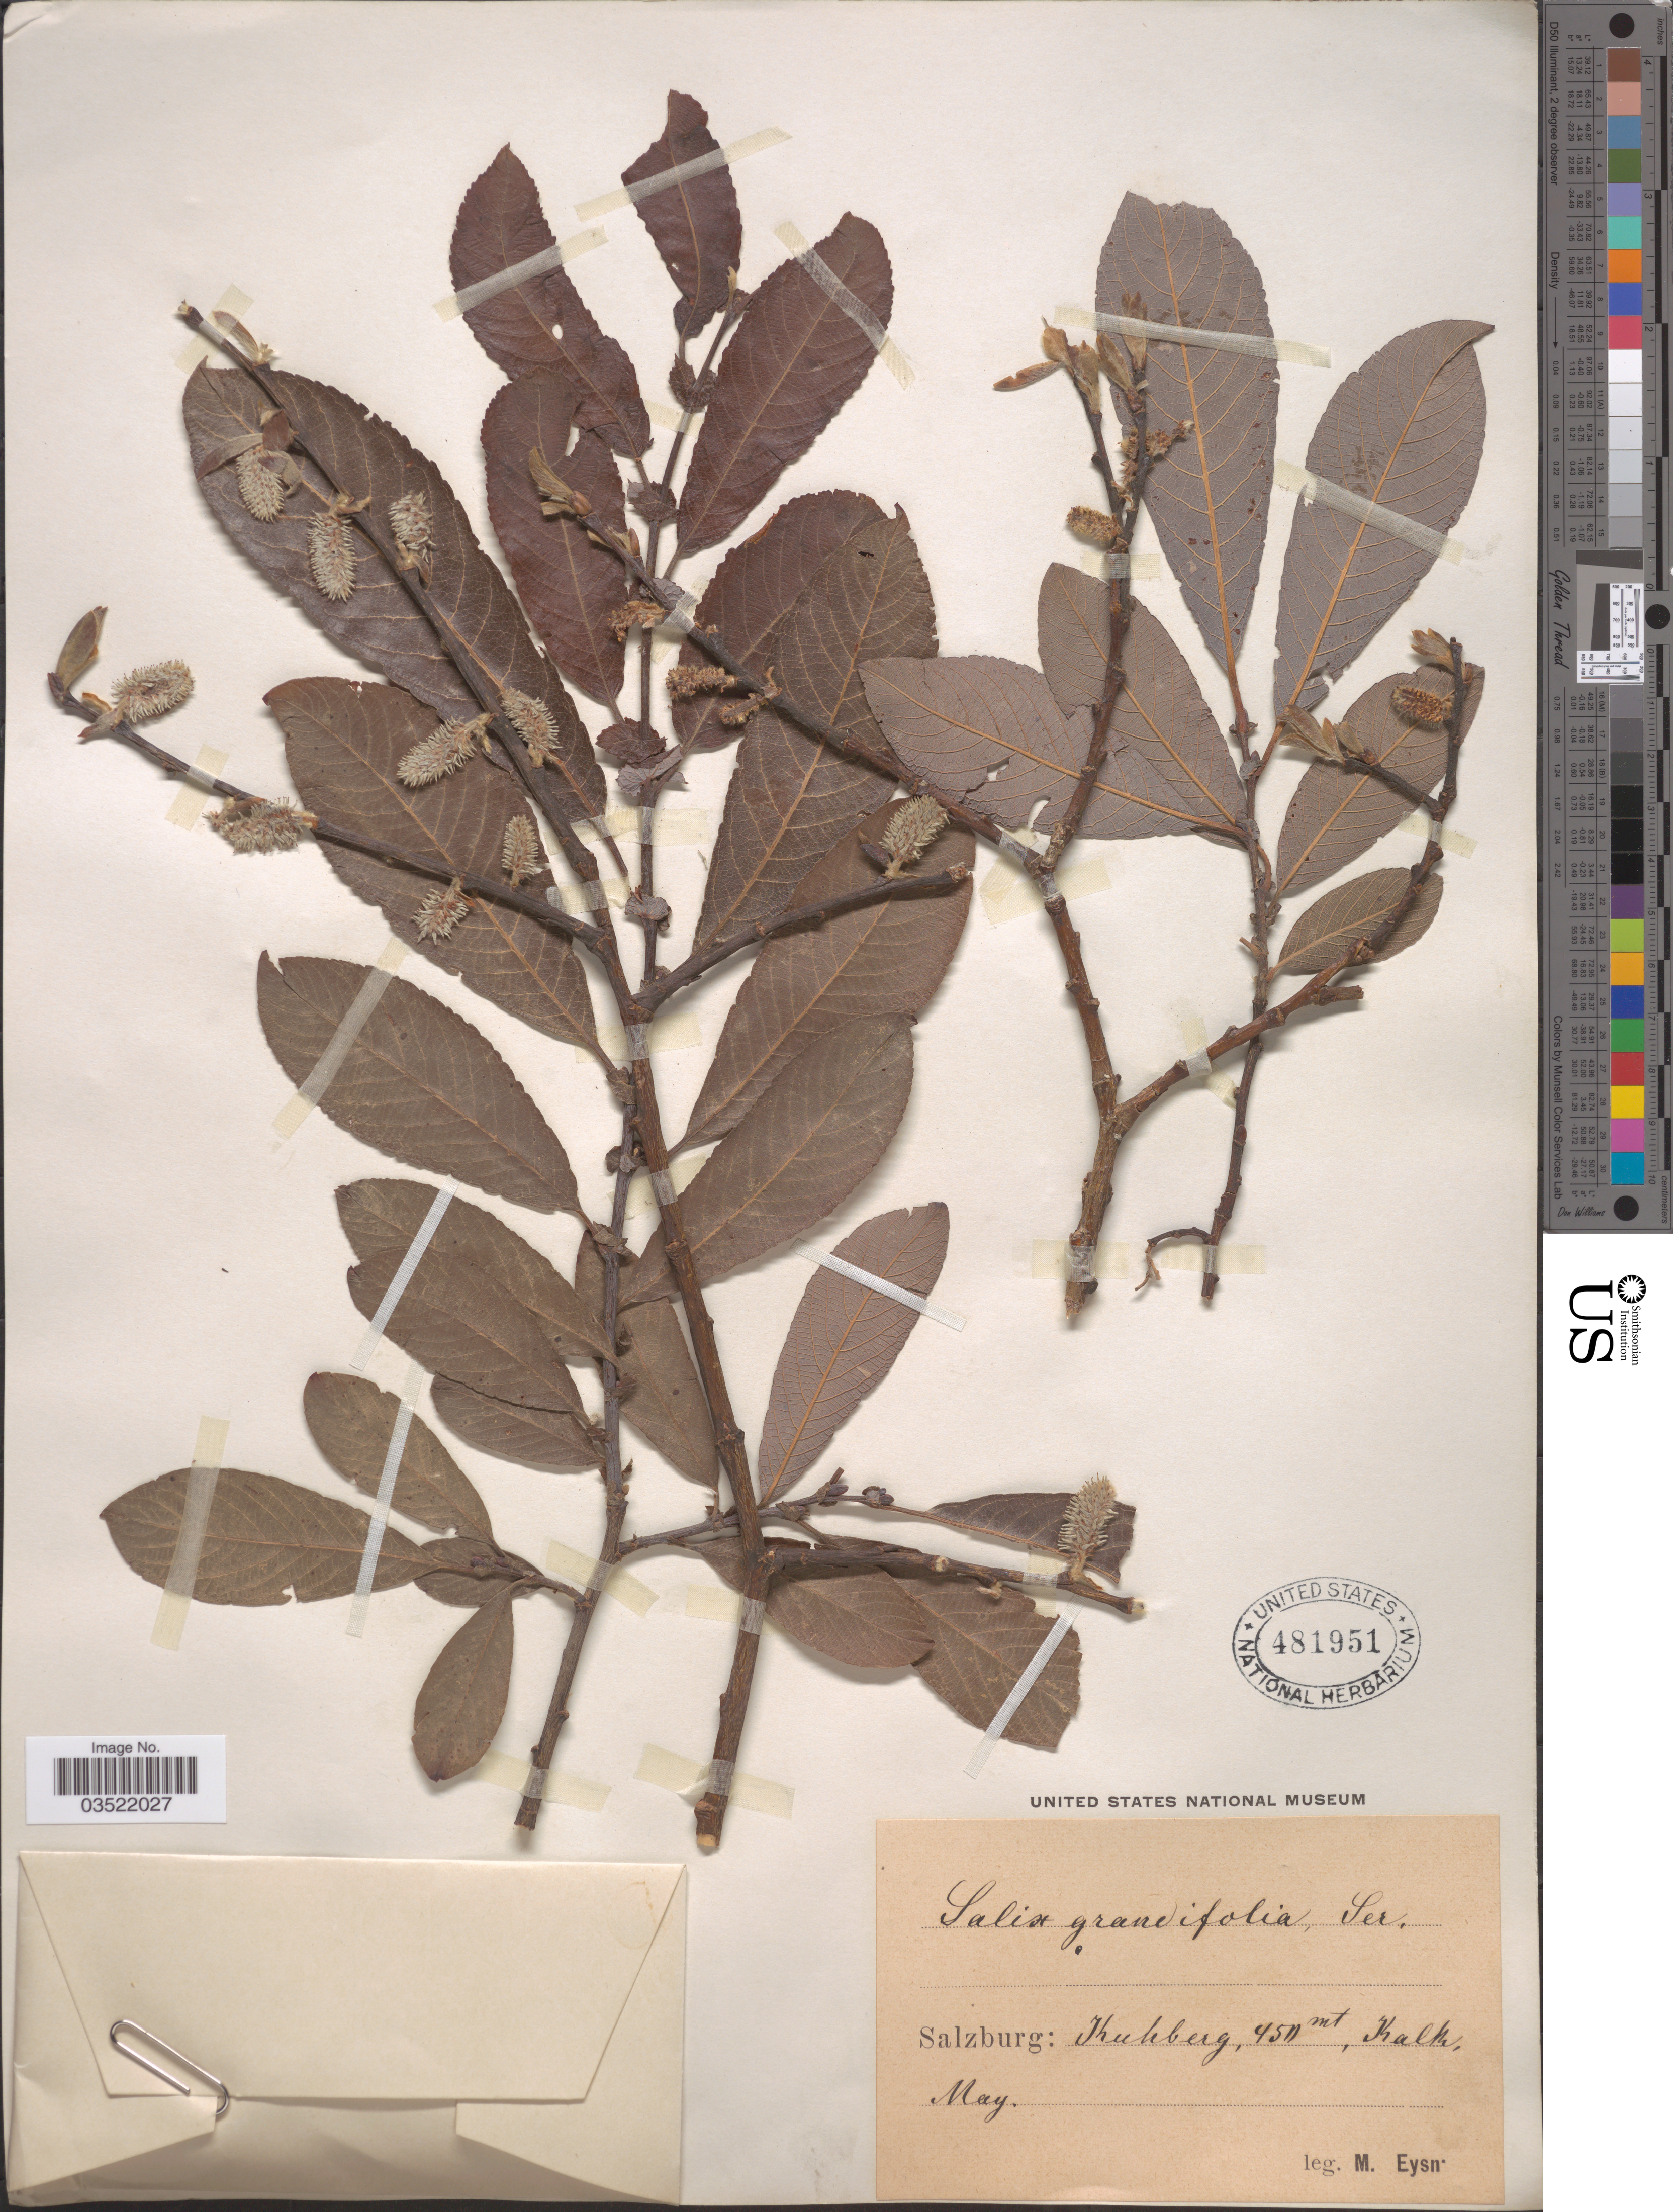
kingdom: Plantae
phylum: Tracheophyta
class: Magnoliopsida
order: Malpighiales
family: Salicaceae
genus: Salix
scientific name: Salix grandifolia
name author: Ser.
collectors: M. Eysn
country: Austria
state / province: Salzburg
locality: Kuhberg, Kalk.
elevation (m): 450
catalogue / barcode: US 481951